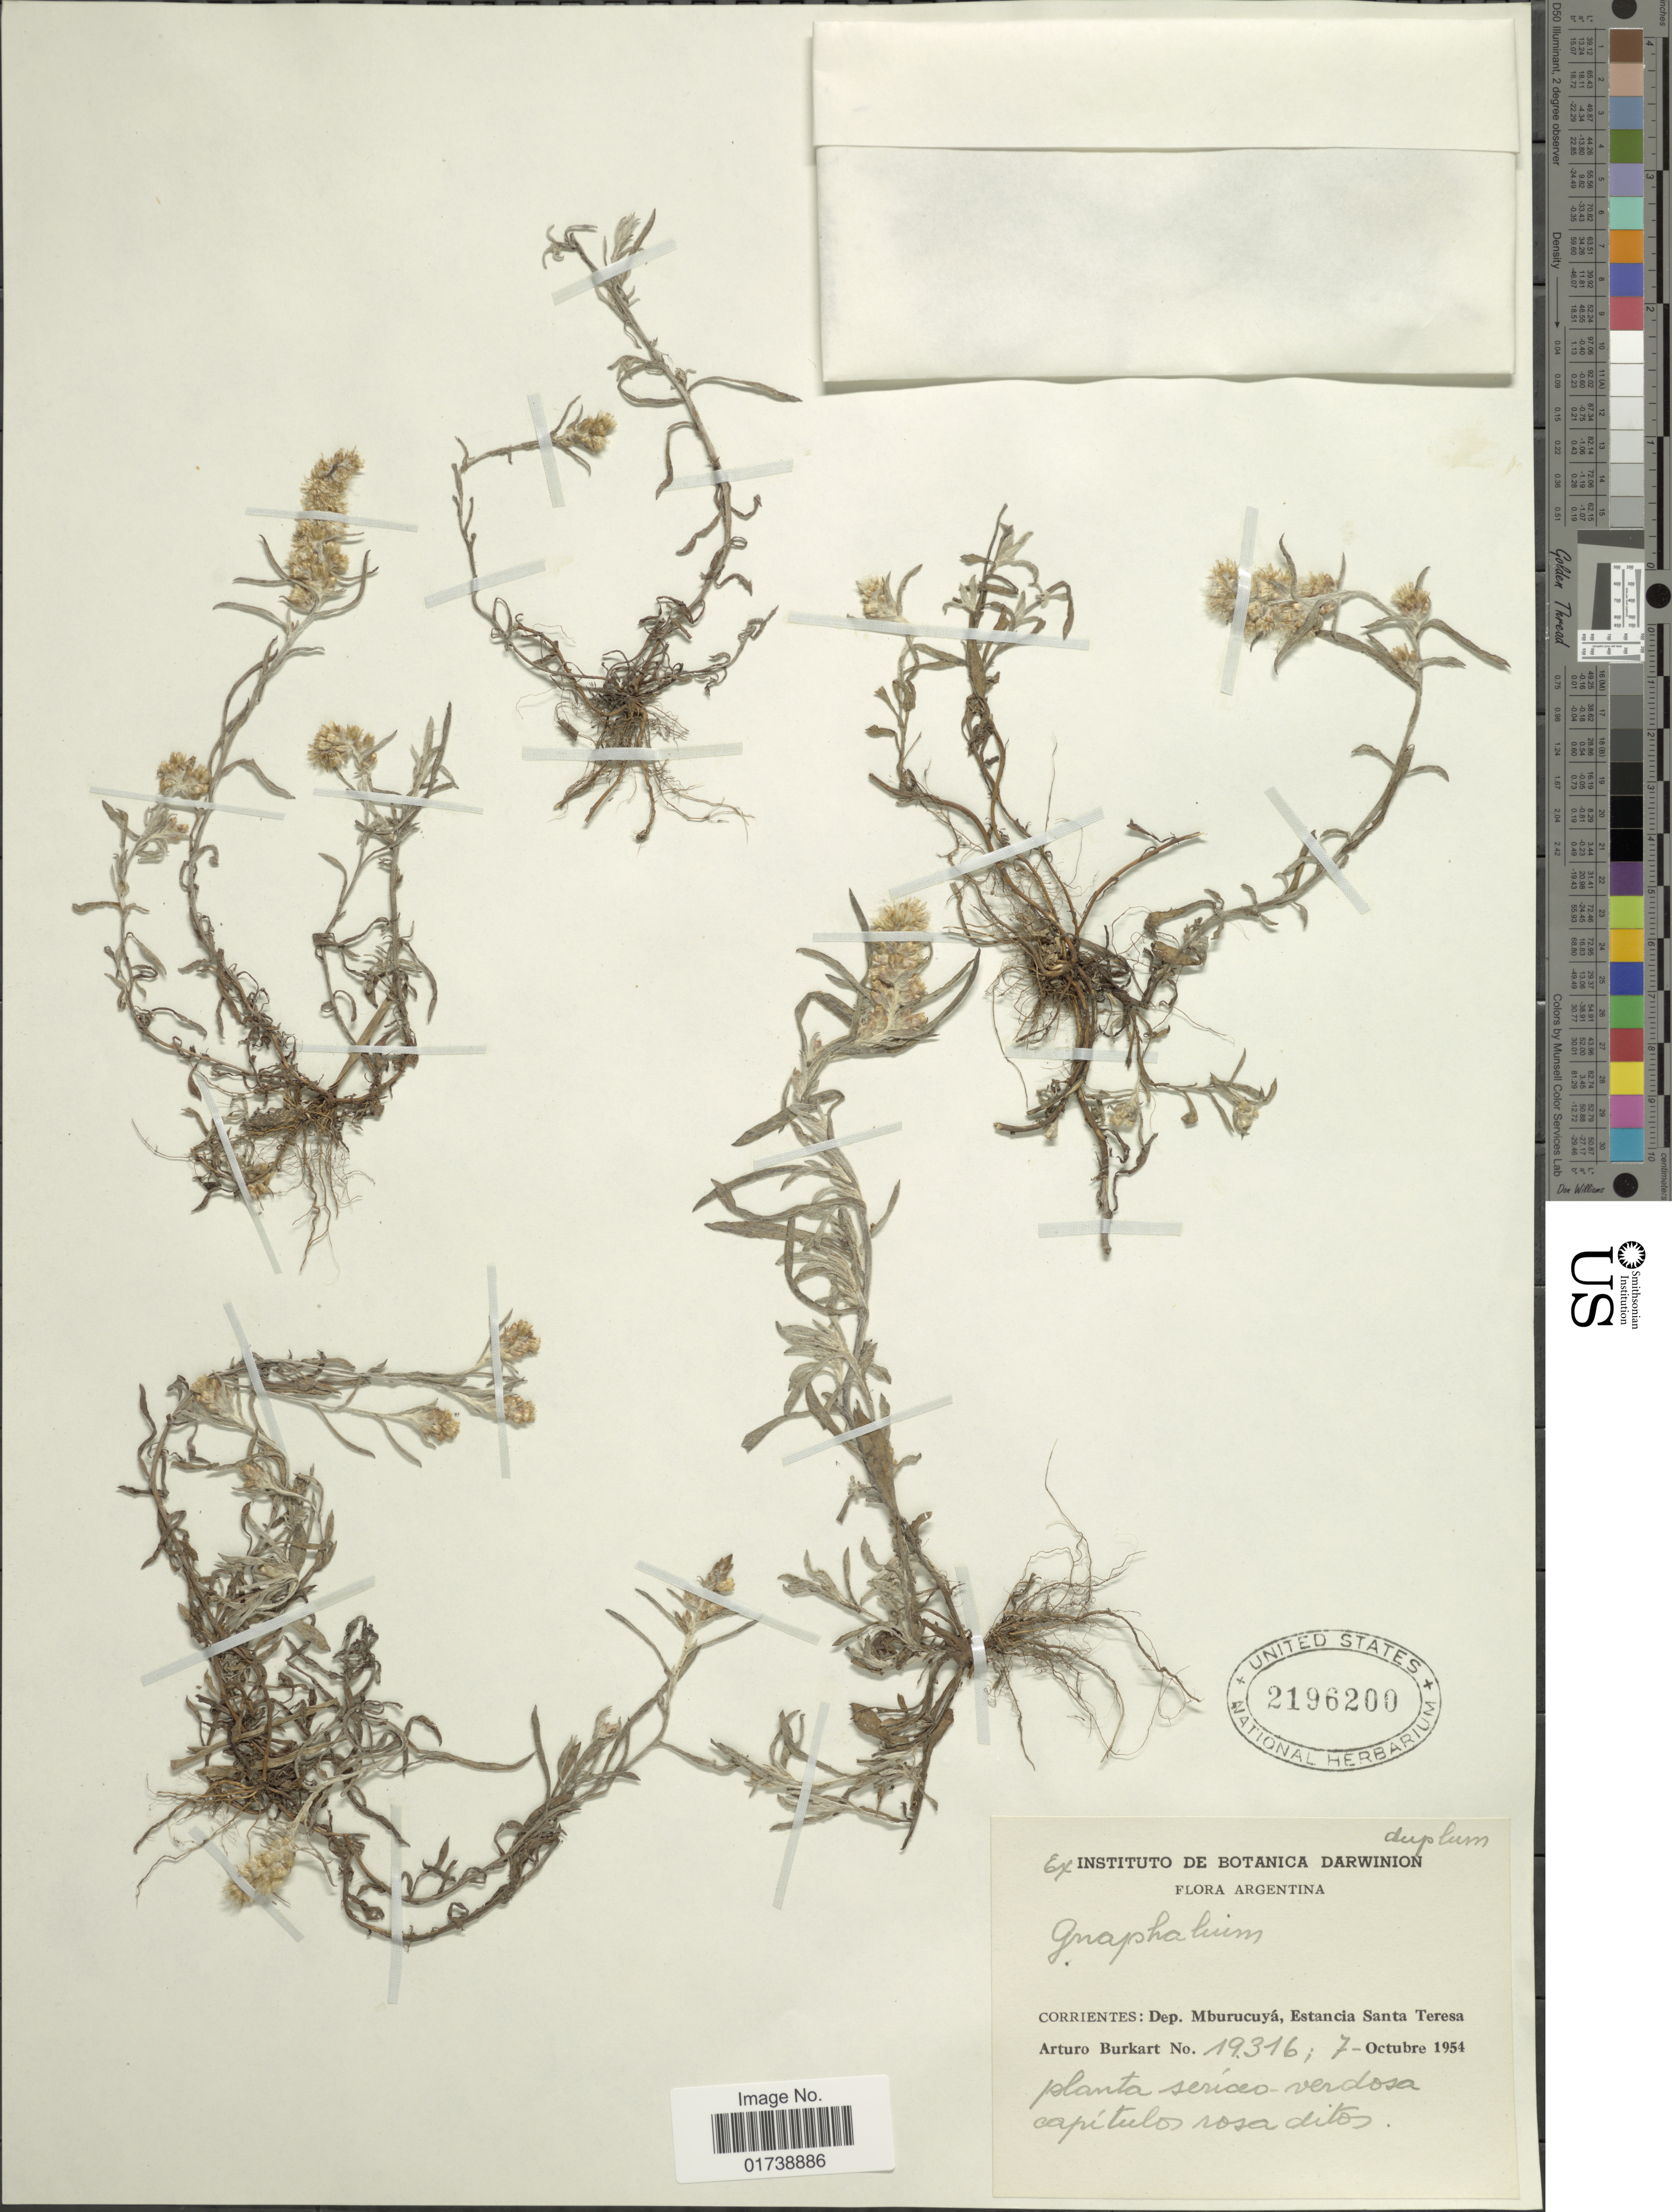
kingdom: Plantae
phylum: Tracheophyta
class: Magnoliopsida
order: Asterales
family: Asteraceae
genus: Gamochaeta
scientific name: Gamochaeta sp.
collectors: A. E. Burkart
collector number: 19316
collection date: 1954-10-07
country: Argentina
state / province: Corrientes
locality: Dep. Mburucaya, Estancia Santa Teresa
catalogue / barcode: US 2196200